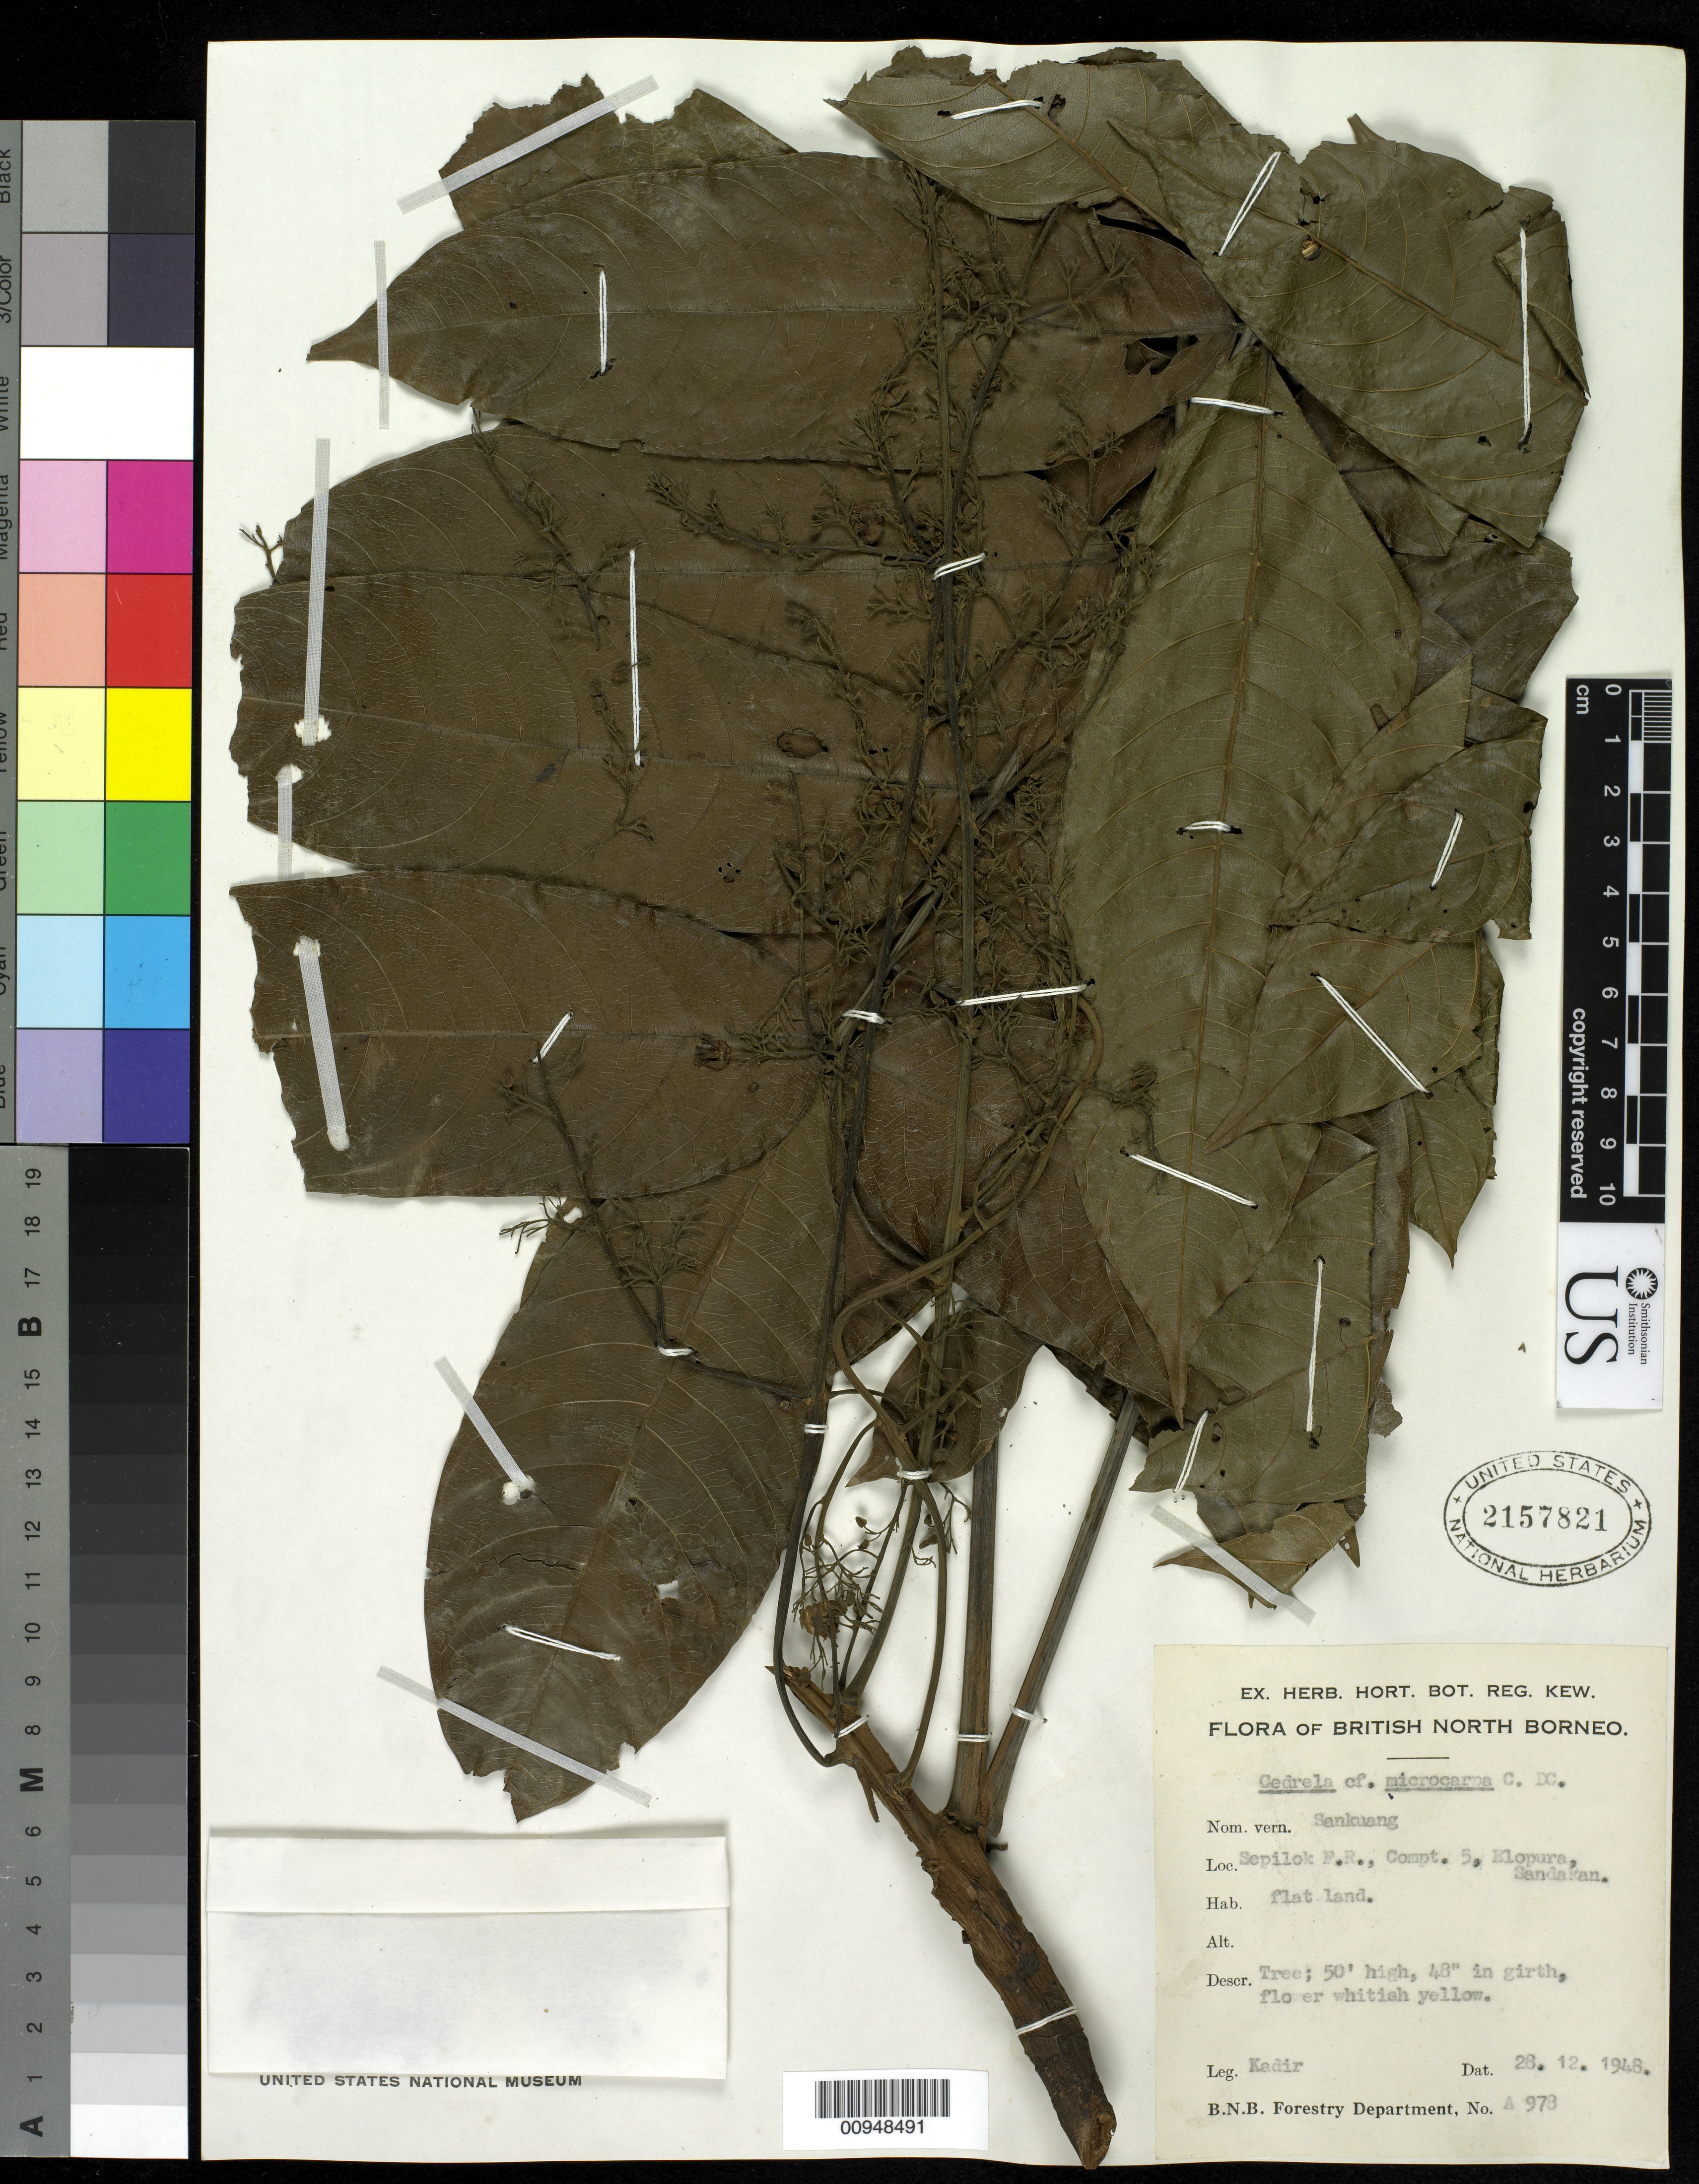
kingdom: Plantae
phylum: Tracheophyta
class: Magnoliopsida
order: Sapindales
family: Anacardiaceae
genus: Dracontomelon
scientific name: Dracontomelon dao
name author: (Blanco) Merr. & Rolfe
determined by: Ding Hou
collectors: Kadir Bin Abdul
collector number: A 978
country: Malaysia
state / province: Sabah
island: Borneo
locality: Sepilok F.R. Compt. 5, Elopura, Sandakan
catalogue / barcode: US 2157821